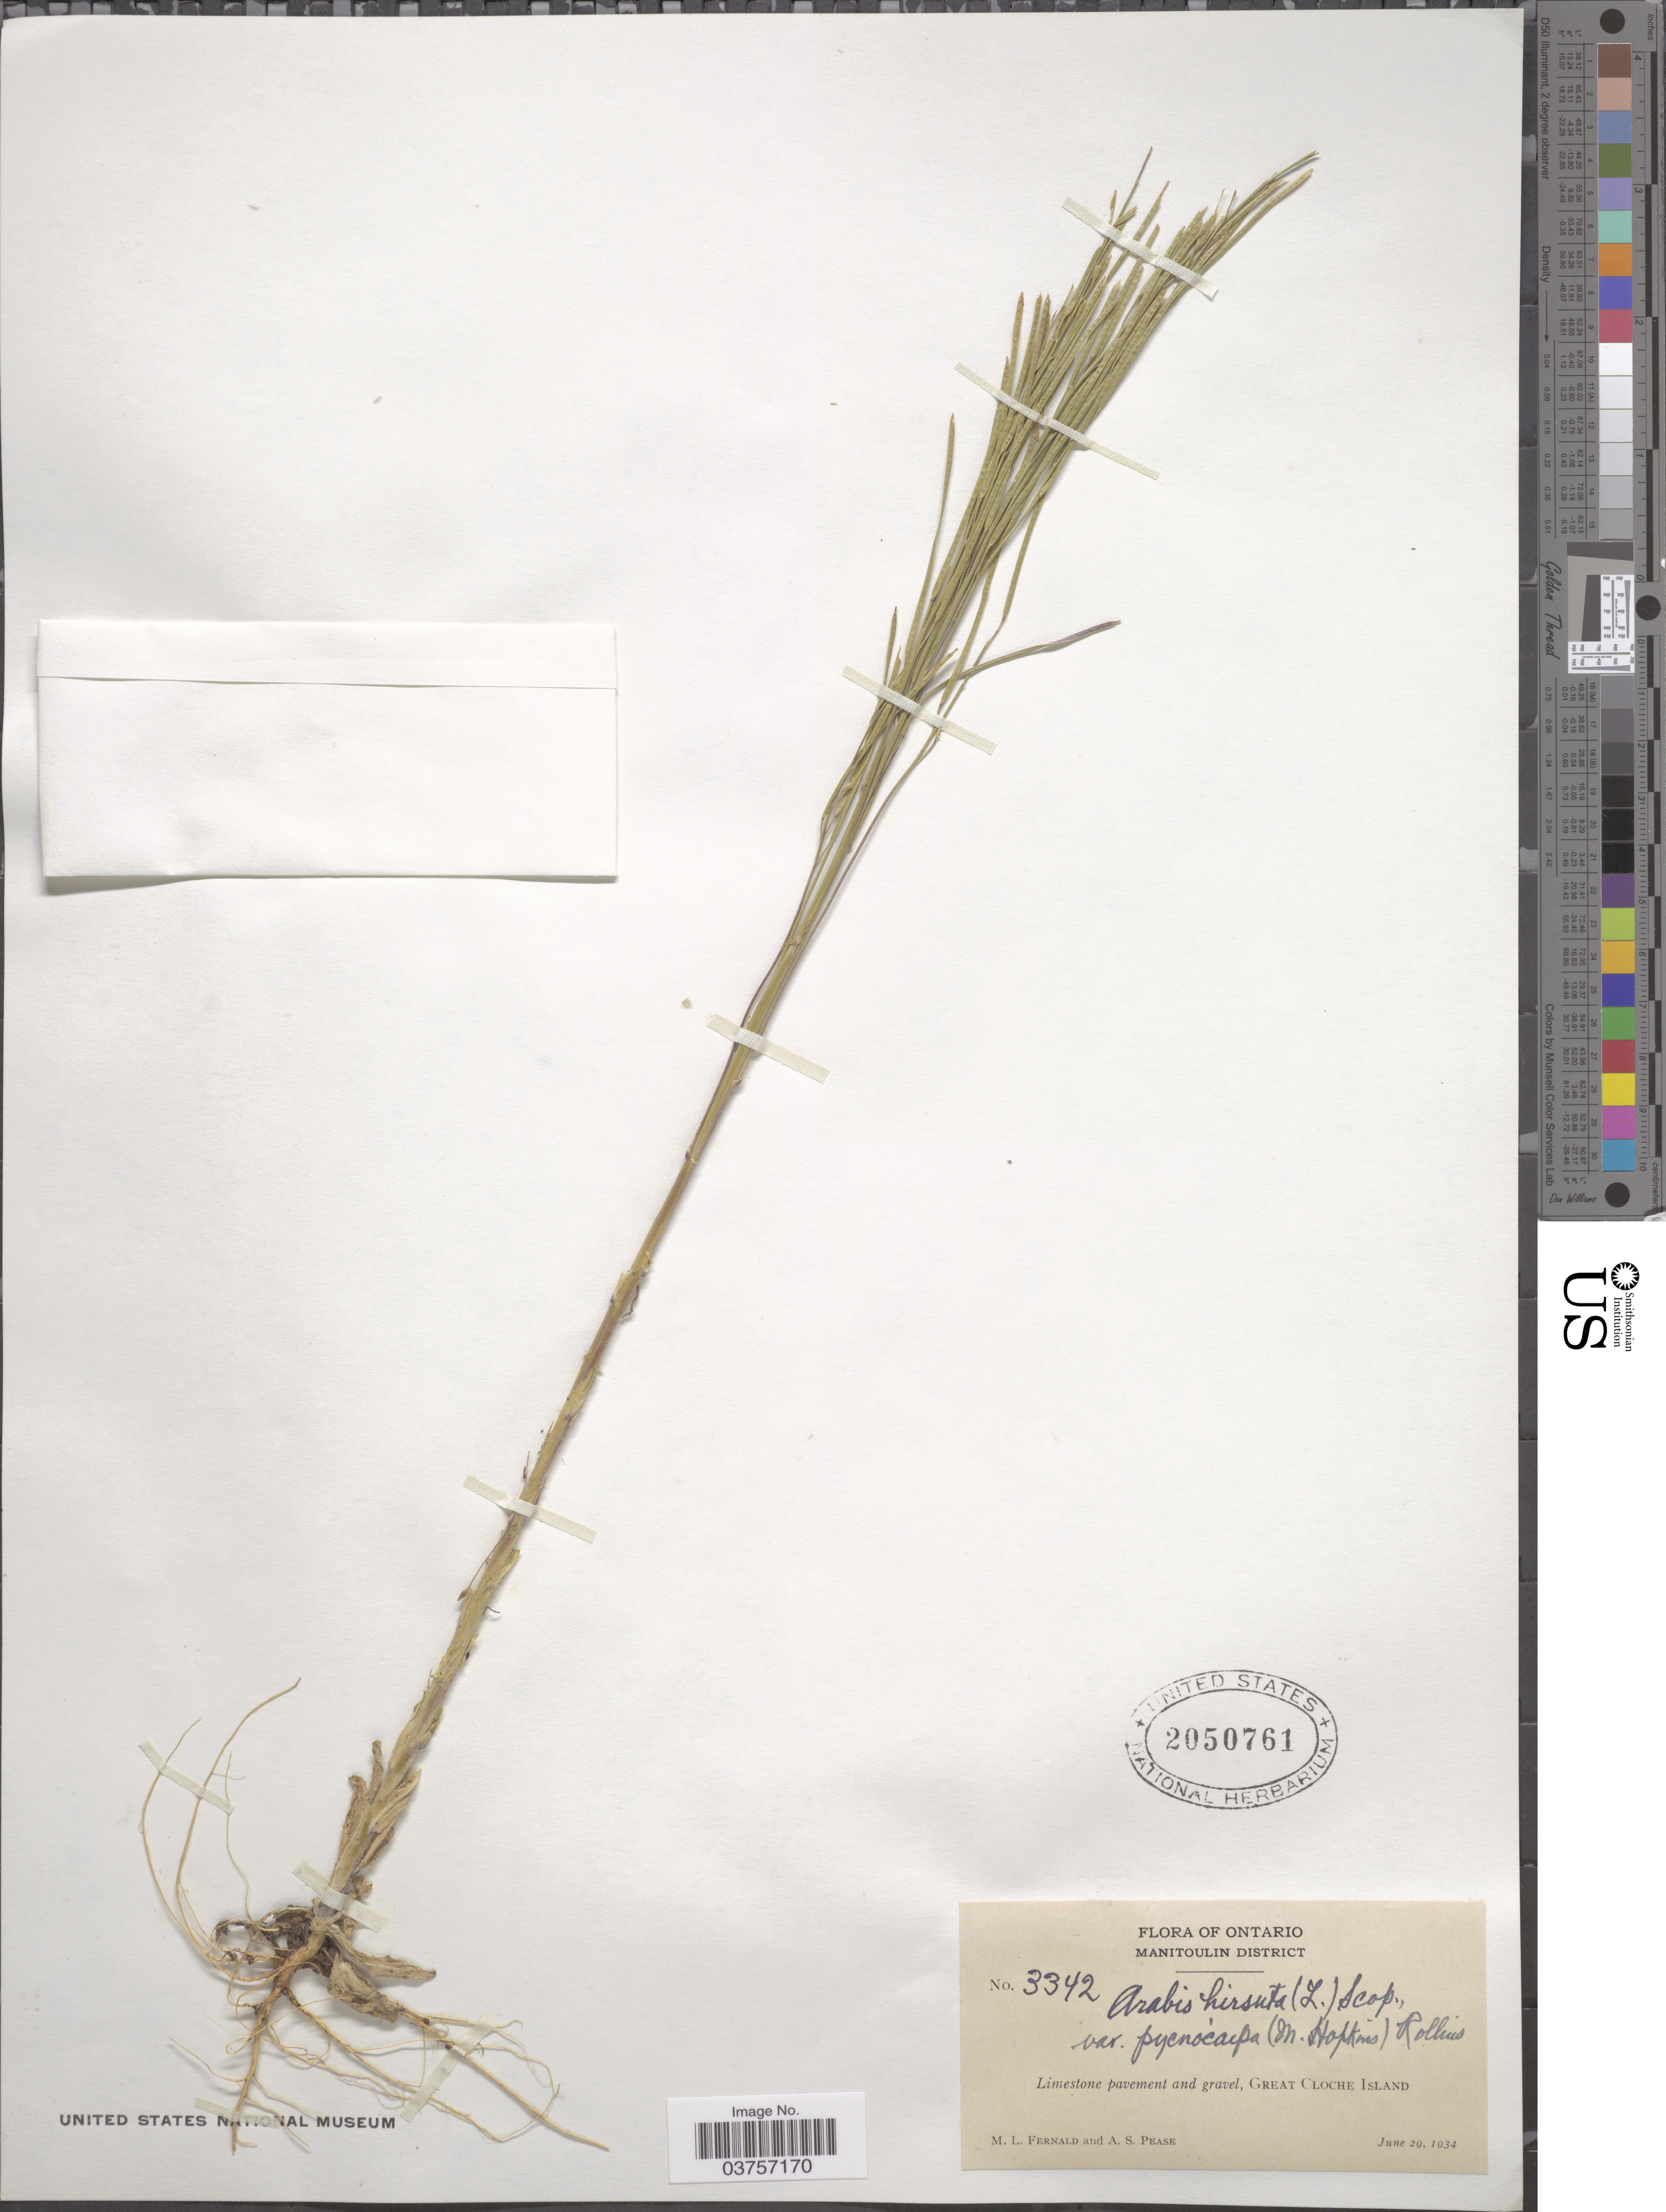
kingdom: Plantae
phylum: Tracheophyta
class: Magnoliopsida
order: Brassicales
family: Brassicaceae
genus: Arabis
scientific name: Arabis hirsuta var. pycnocarpa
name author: M. Hopkins & Rollins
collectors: M. L. Fernald & A. S. Pease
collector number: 3342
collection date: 1934-06-29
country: Canada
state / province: Ontario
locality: Manitoulin District; Great Cloche Island.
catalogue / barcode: US 2050761